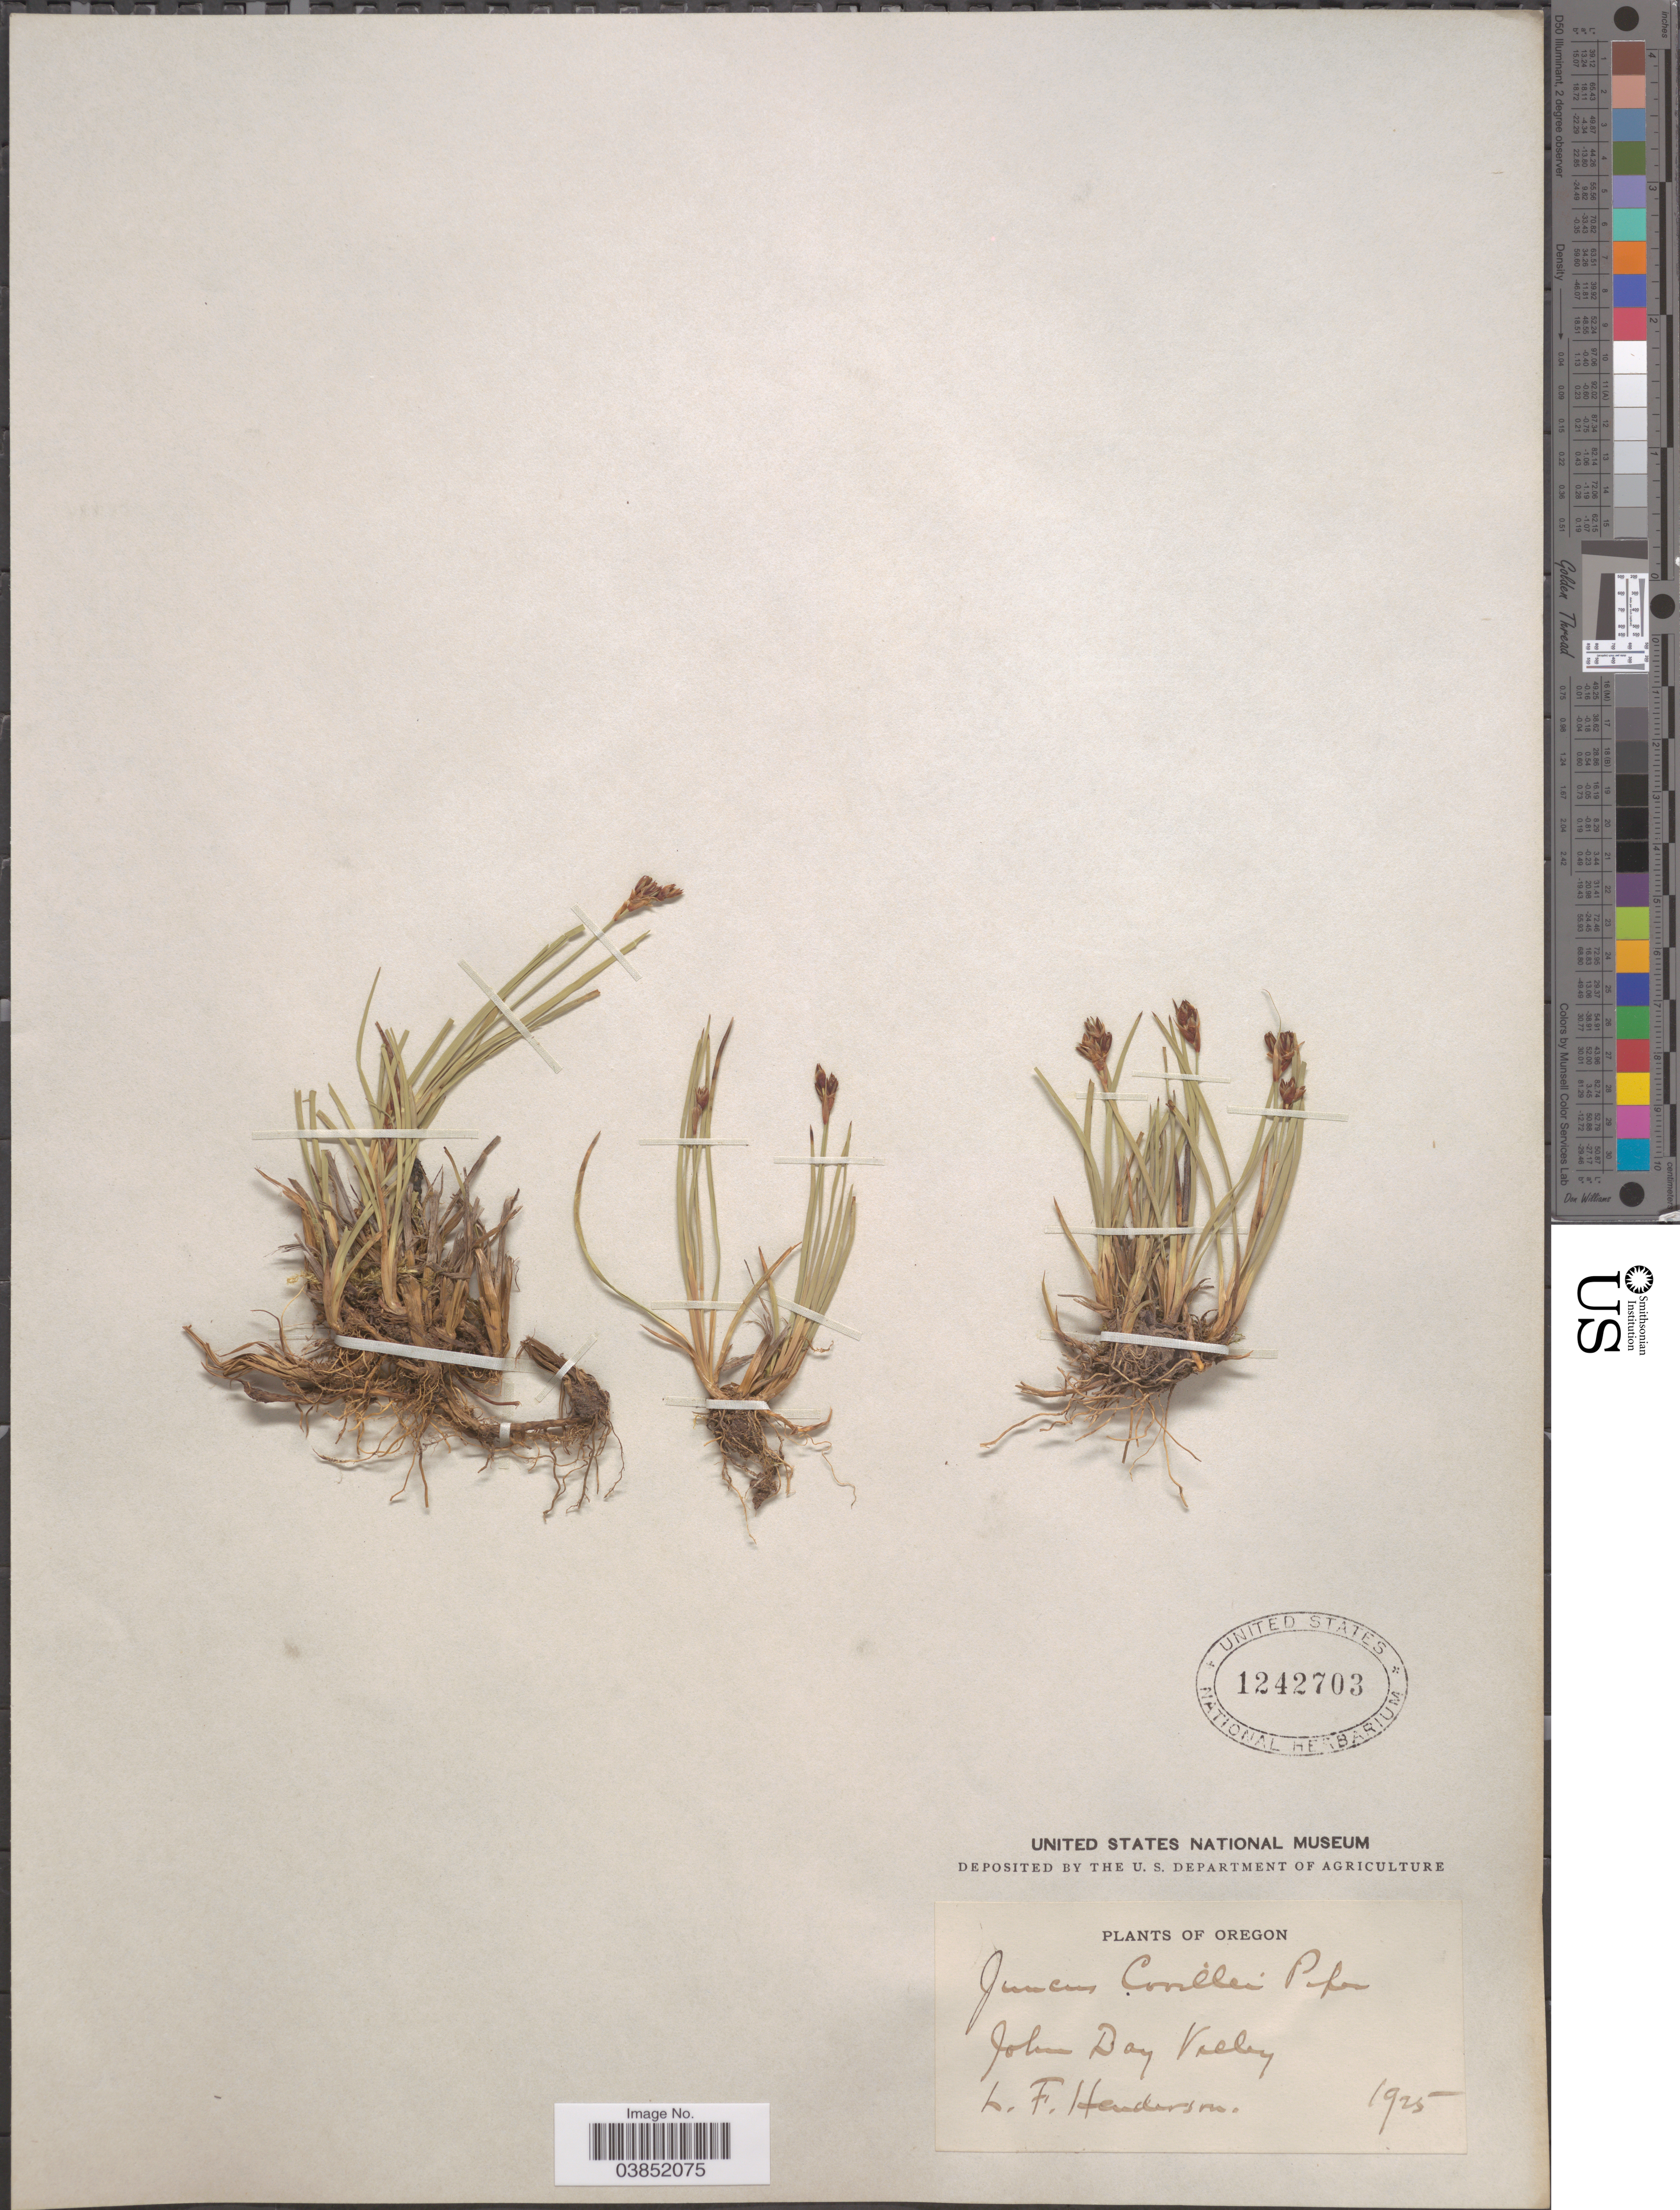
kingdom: Plantae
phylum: Tracheophyta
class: Liliopsida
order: Poales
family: Juncaceae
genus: Juncus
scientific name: Juncus covillei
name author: Piper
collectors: L. Henderson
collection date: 1925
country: United States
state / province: Oregon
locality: John Bay Valley.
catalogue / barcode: US 1242703